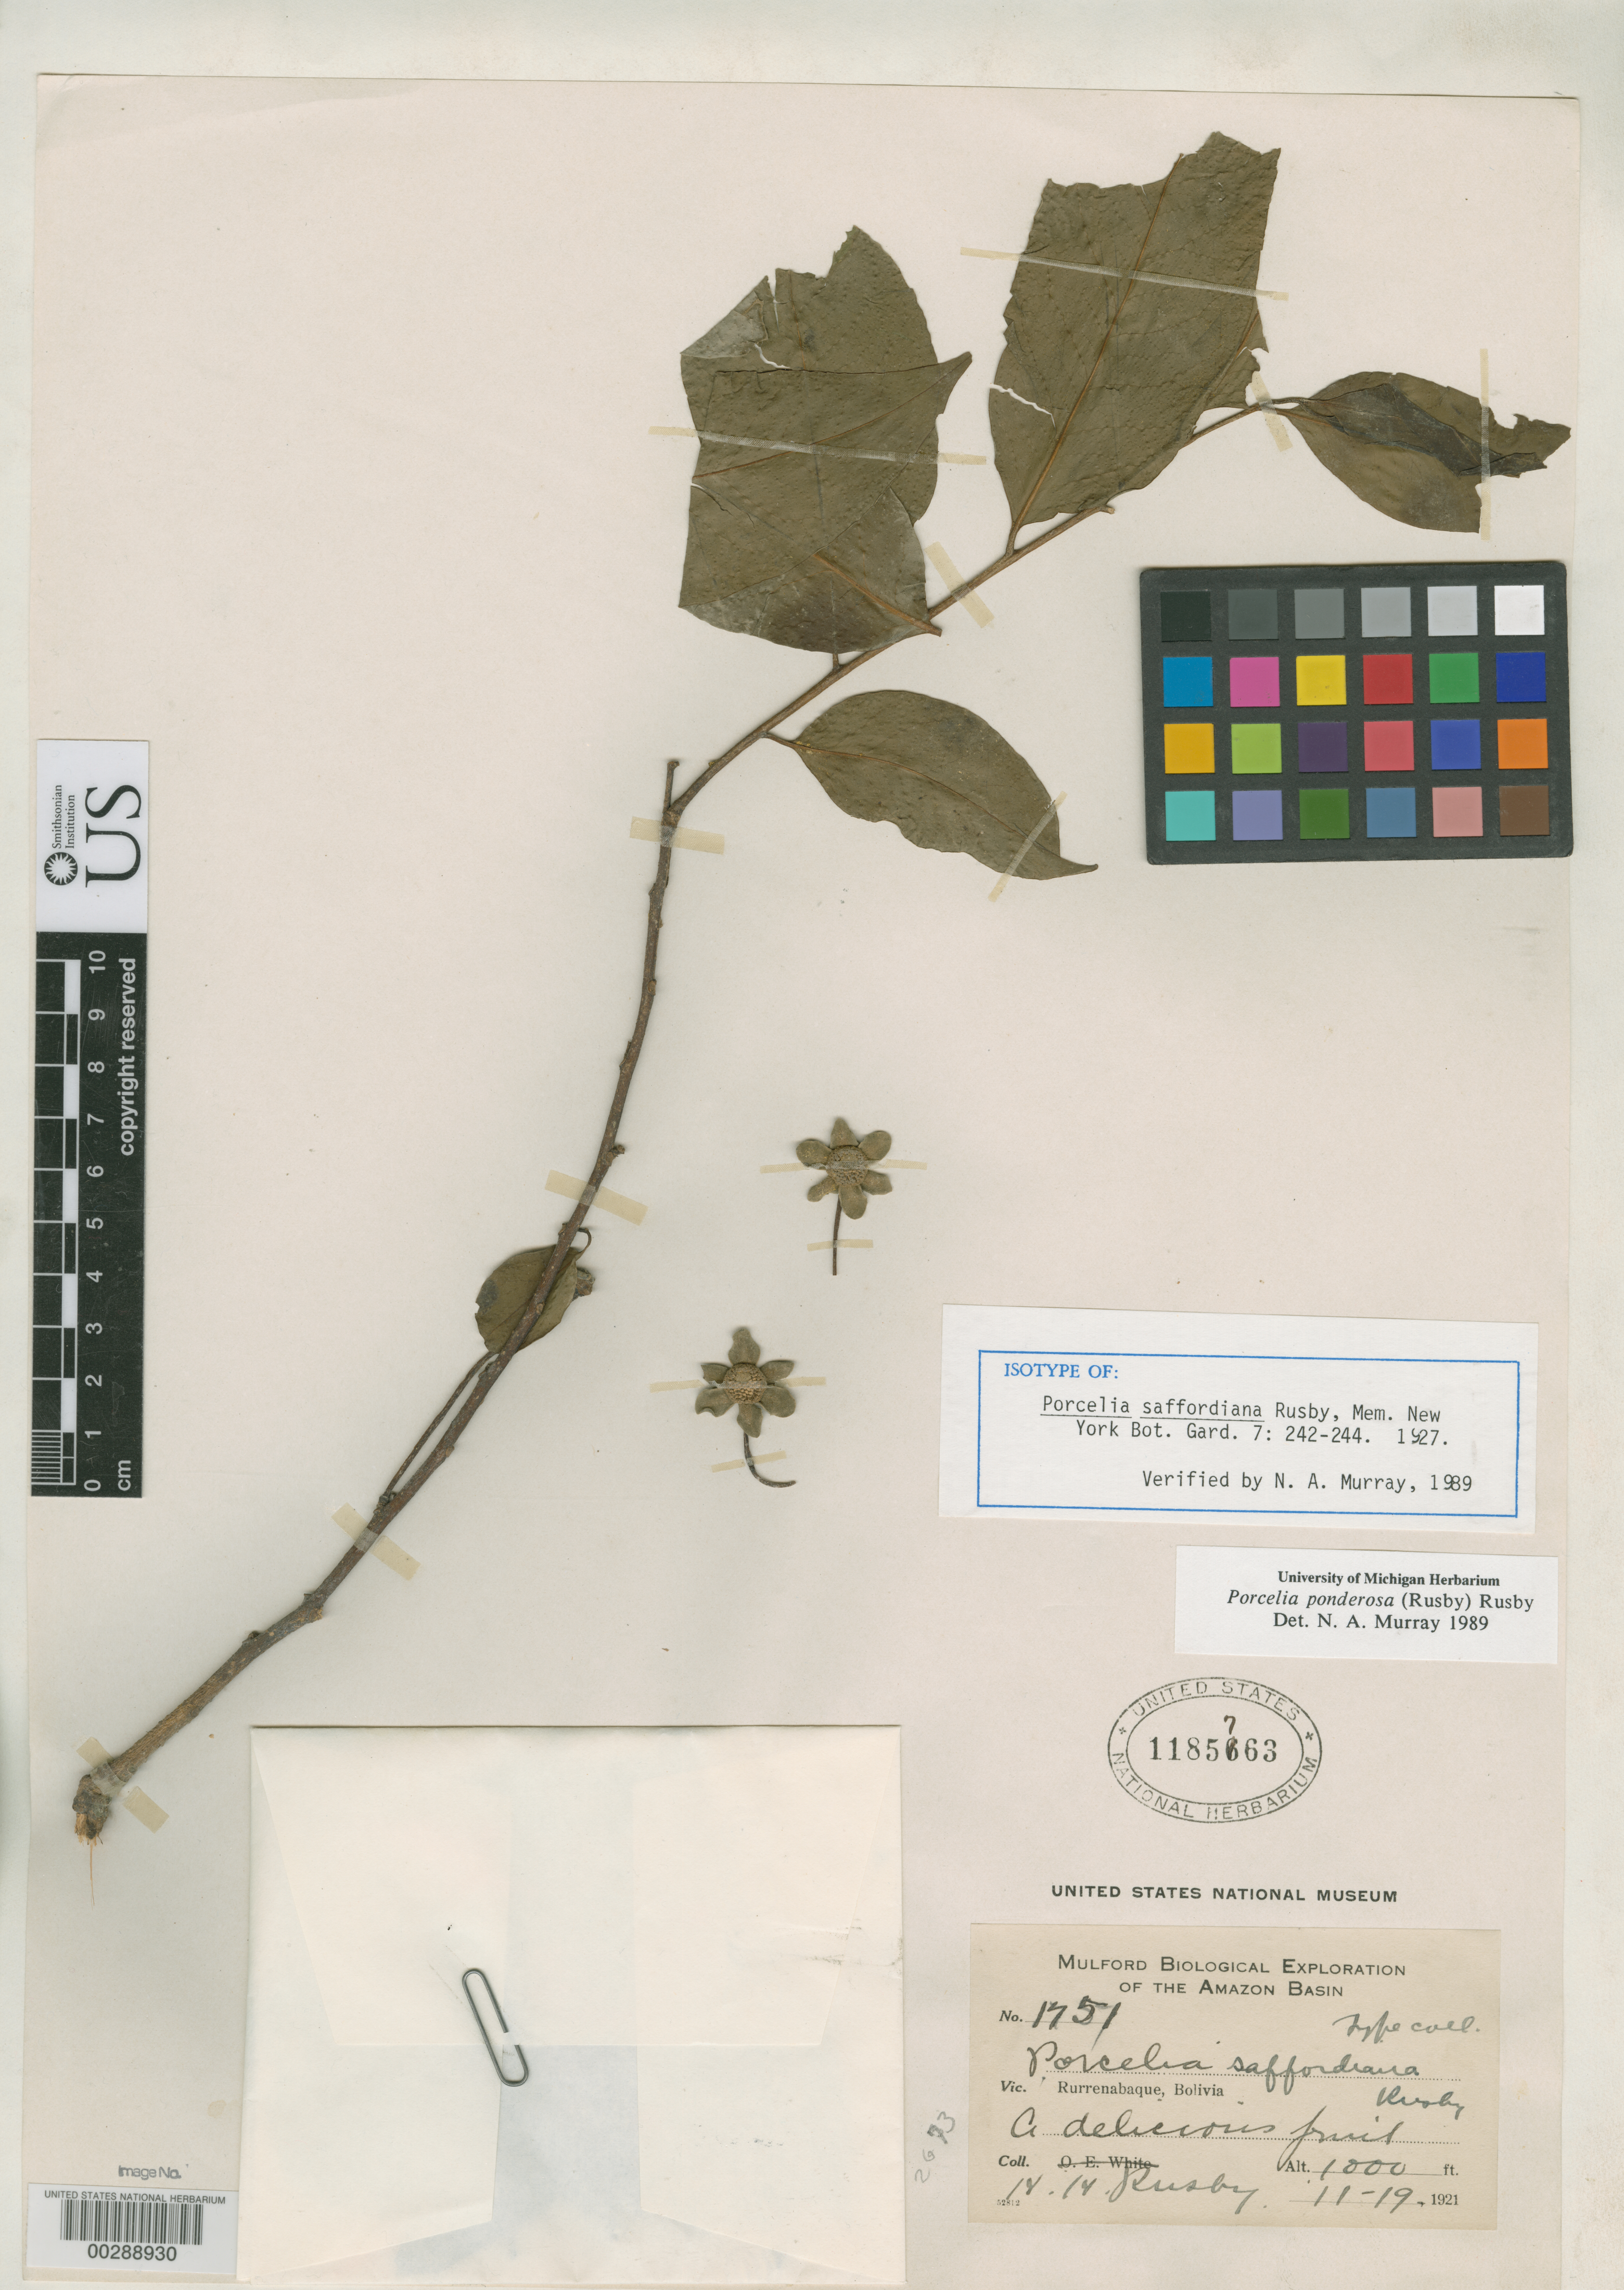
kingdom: Plantae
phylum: Tracheophyta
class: Magnoliopsida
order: Magnoliales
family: Annonaceae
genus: Porcelia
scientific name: Porcelia saffordiana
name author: Rusby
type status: Isotype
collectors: H. H. Rusby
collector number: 1751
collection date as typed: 11-19-1921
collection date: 1921-11-19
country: Bolivia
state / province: Beni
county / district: José Ballivián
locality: Rurrenabaque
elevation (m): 305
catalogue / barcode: US 1185763